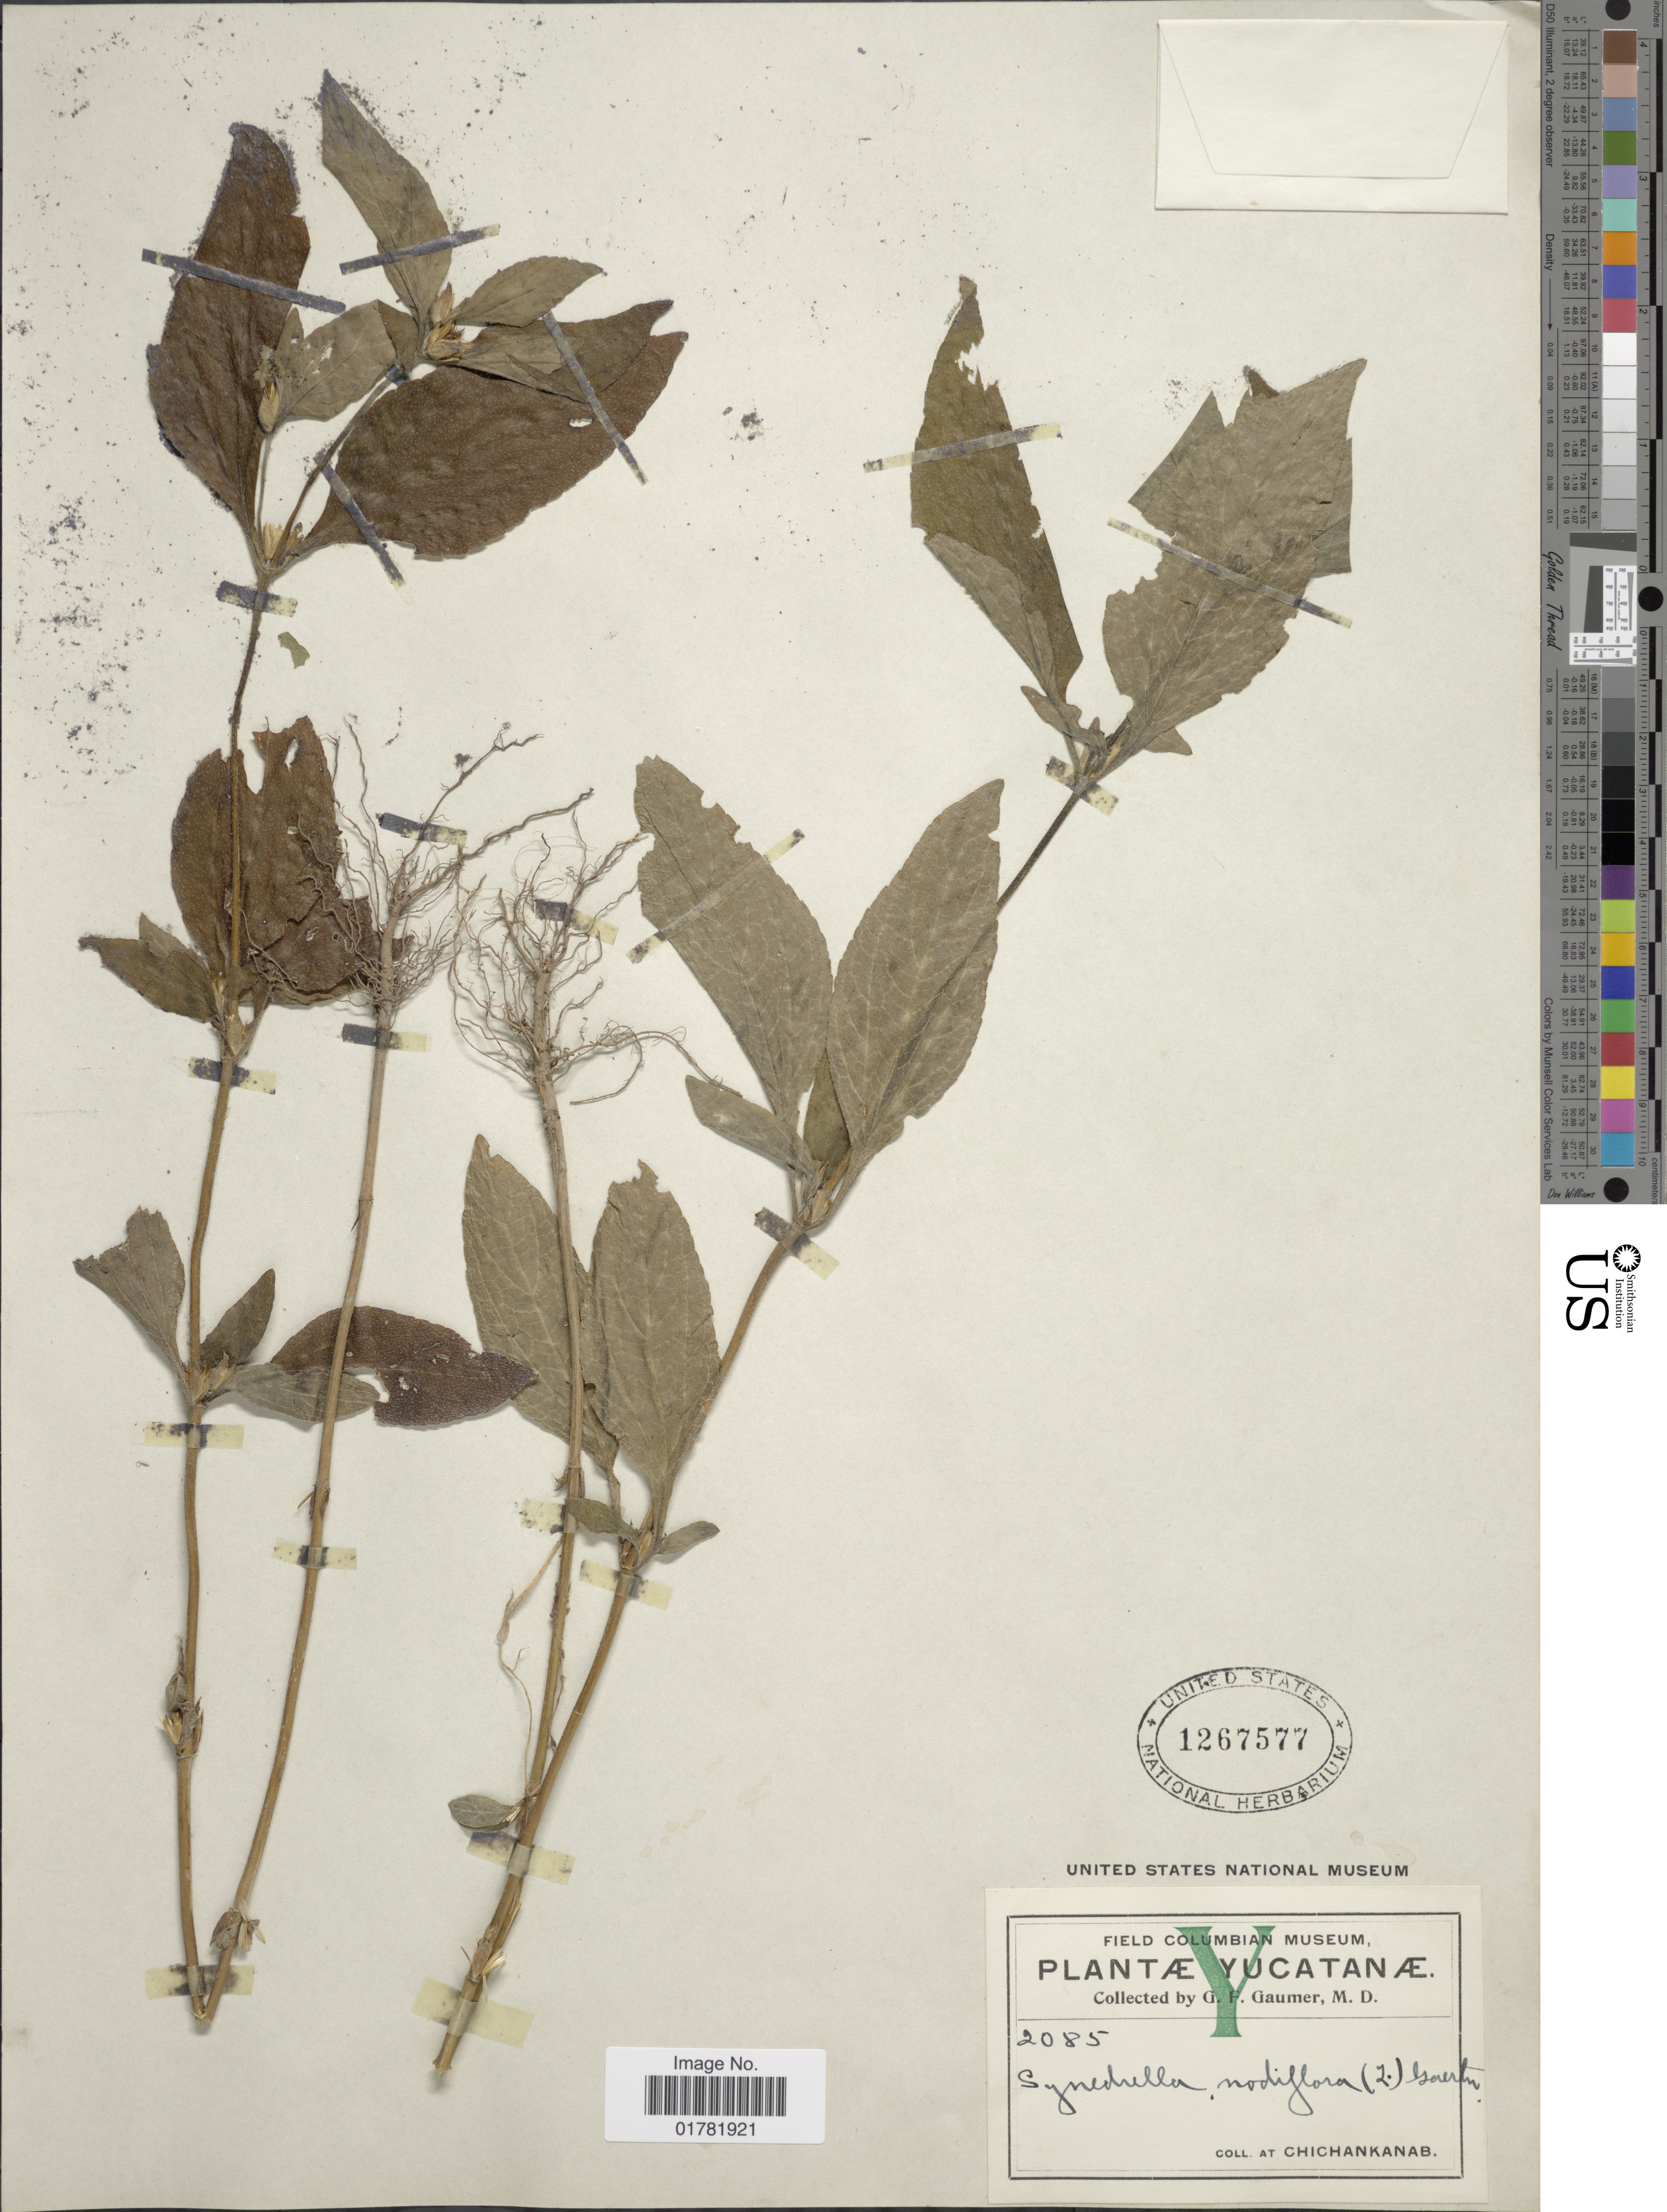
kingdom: Plantae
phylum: Tracheophyta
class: Magnoliopsida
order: Asterales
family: Asteraceae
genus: Synedrella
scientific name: Synedrella nodiflora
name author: (L.) Gaertn.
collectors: G. F. Gaumer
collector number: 2085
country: Mexico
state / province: Yucatán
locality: At Chichankanab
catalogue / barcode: US 1267577